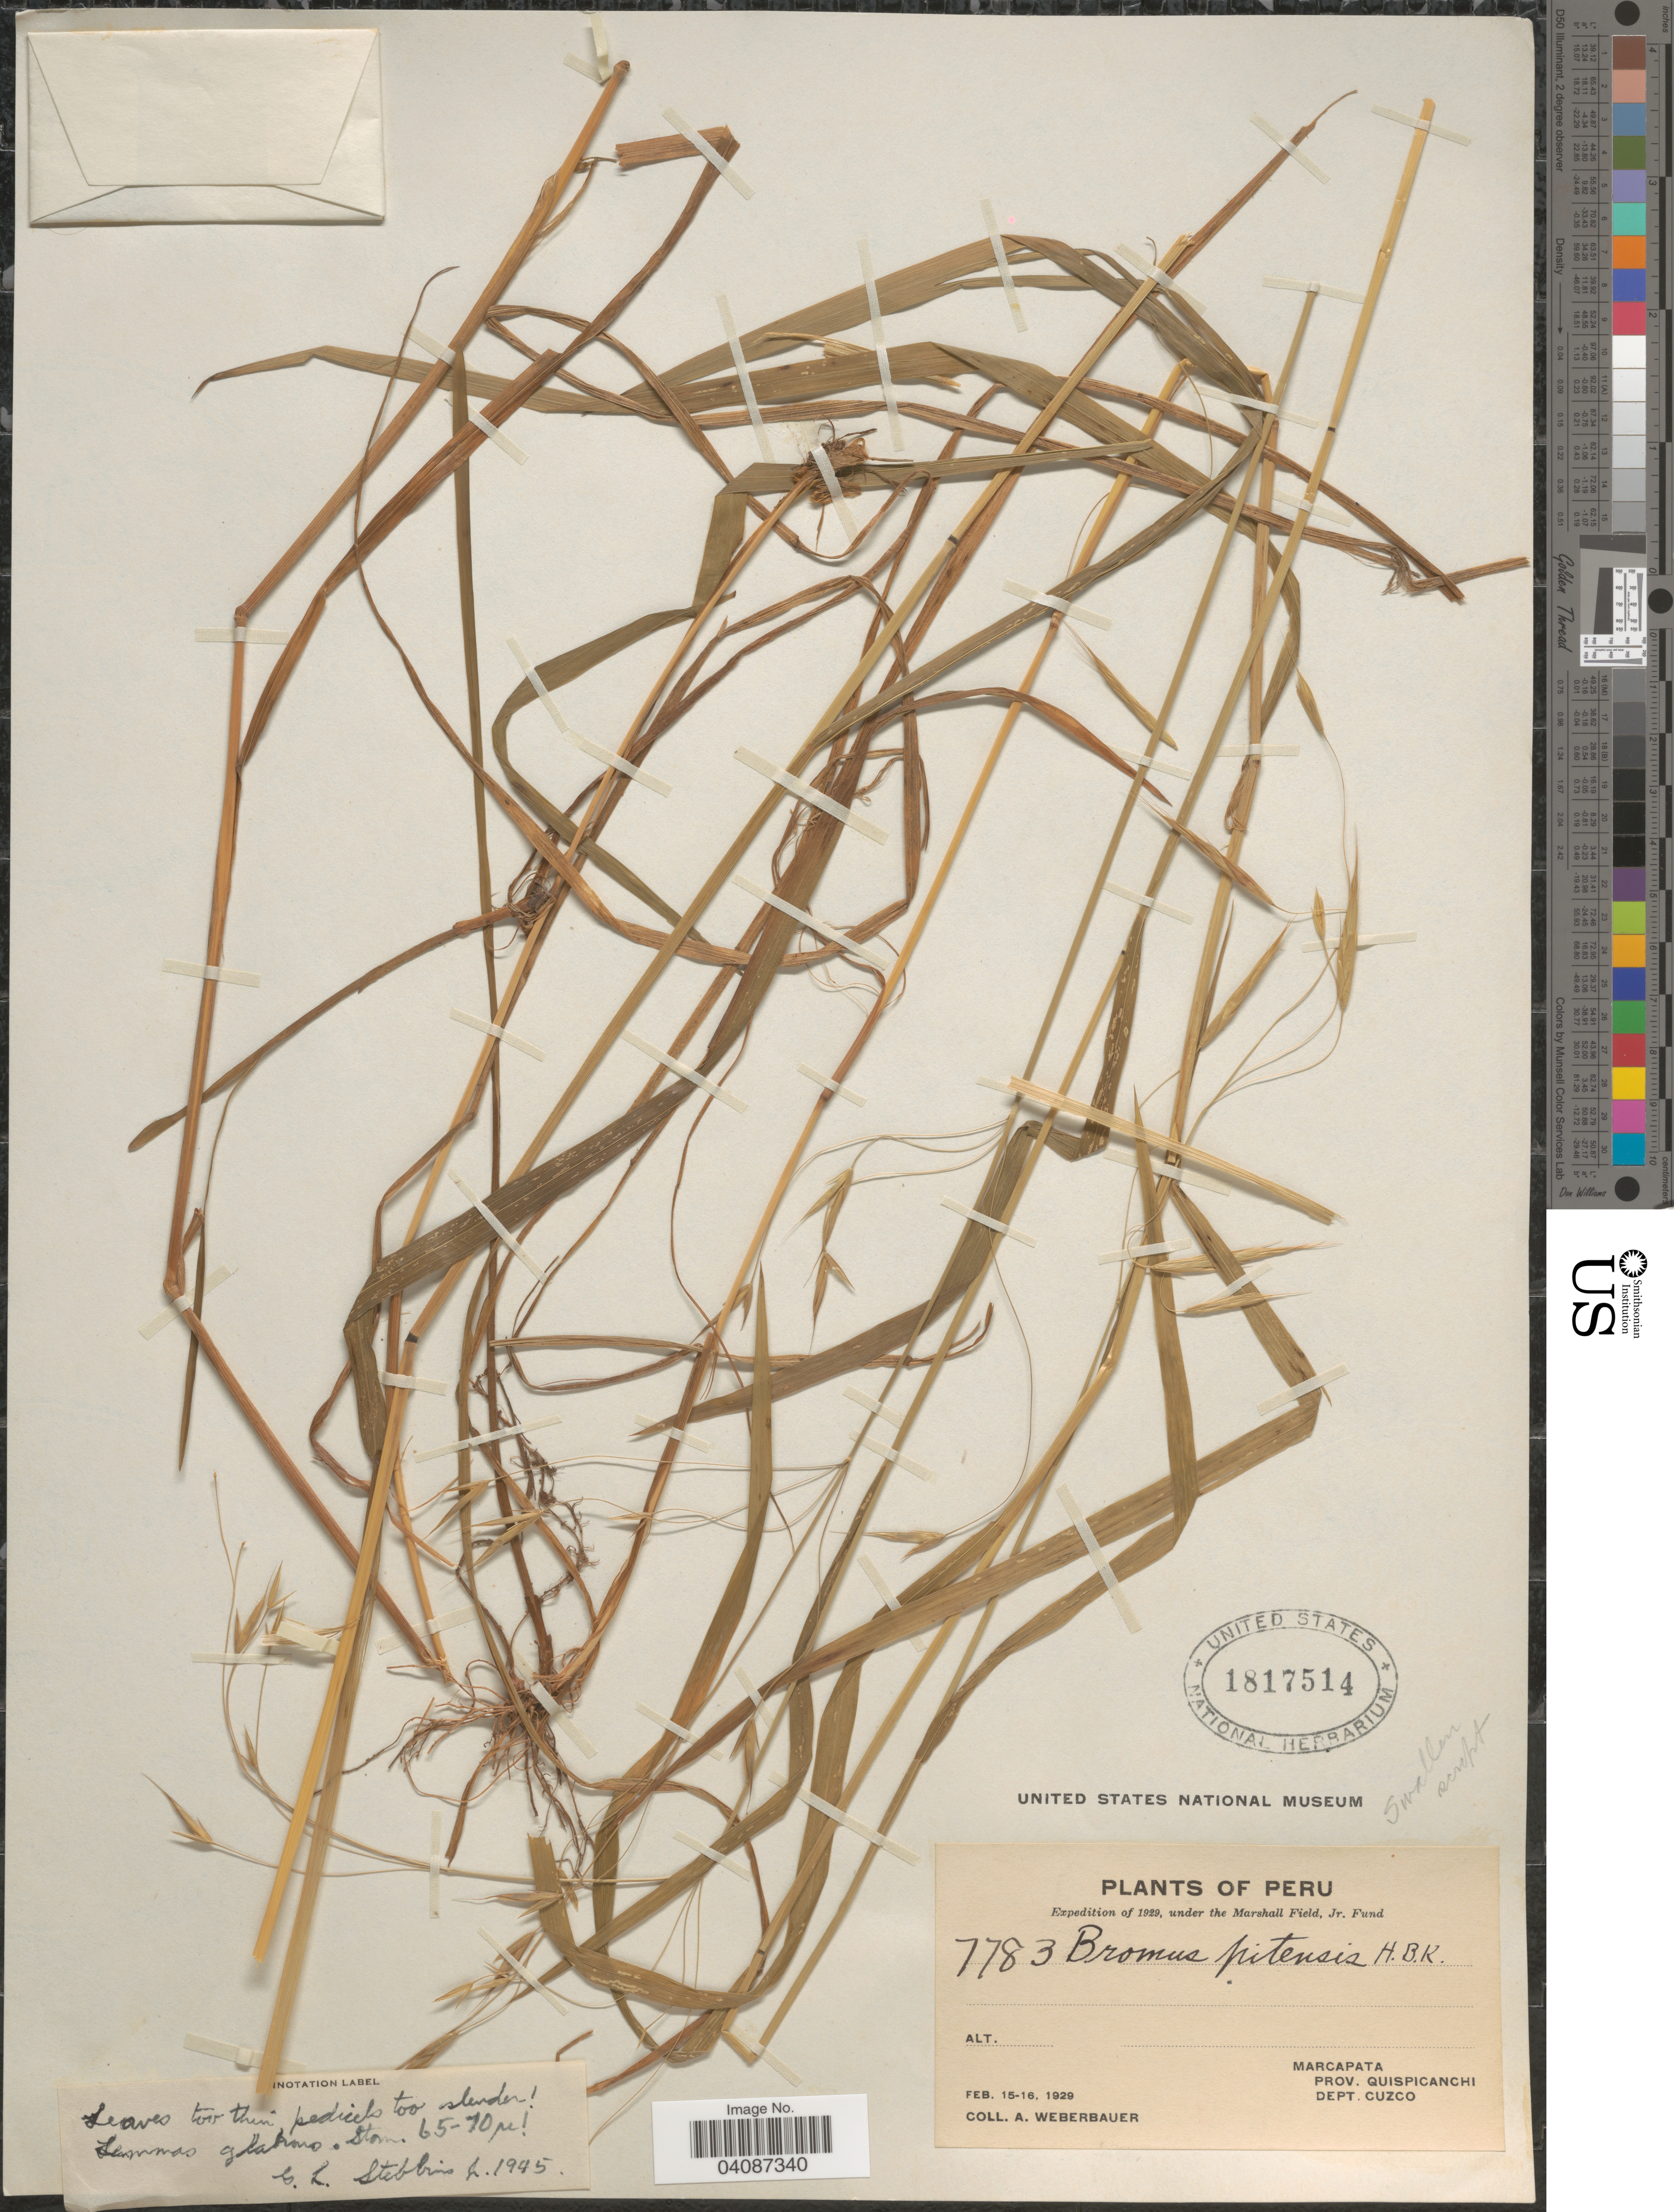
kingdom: Plantae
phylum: Tracheophyta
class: Liliopsida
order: Poales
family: Poaceae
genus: Bromus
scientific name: Bromus pitensis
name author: Kunth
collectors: A. Weberbauer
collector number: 7783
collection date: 1929-02-15/1929-02-16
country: Peru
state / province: Cusco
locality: Expedition of 1929, under the Marshall Field, Jr. Fund. Marcapata. Prov. Quispicanchi. Dept. Cuzco.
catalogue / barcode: US 1817514